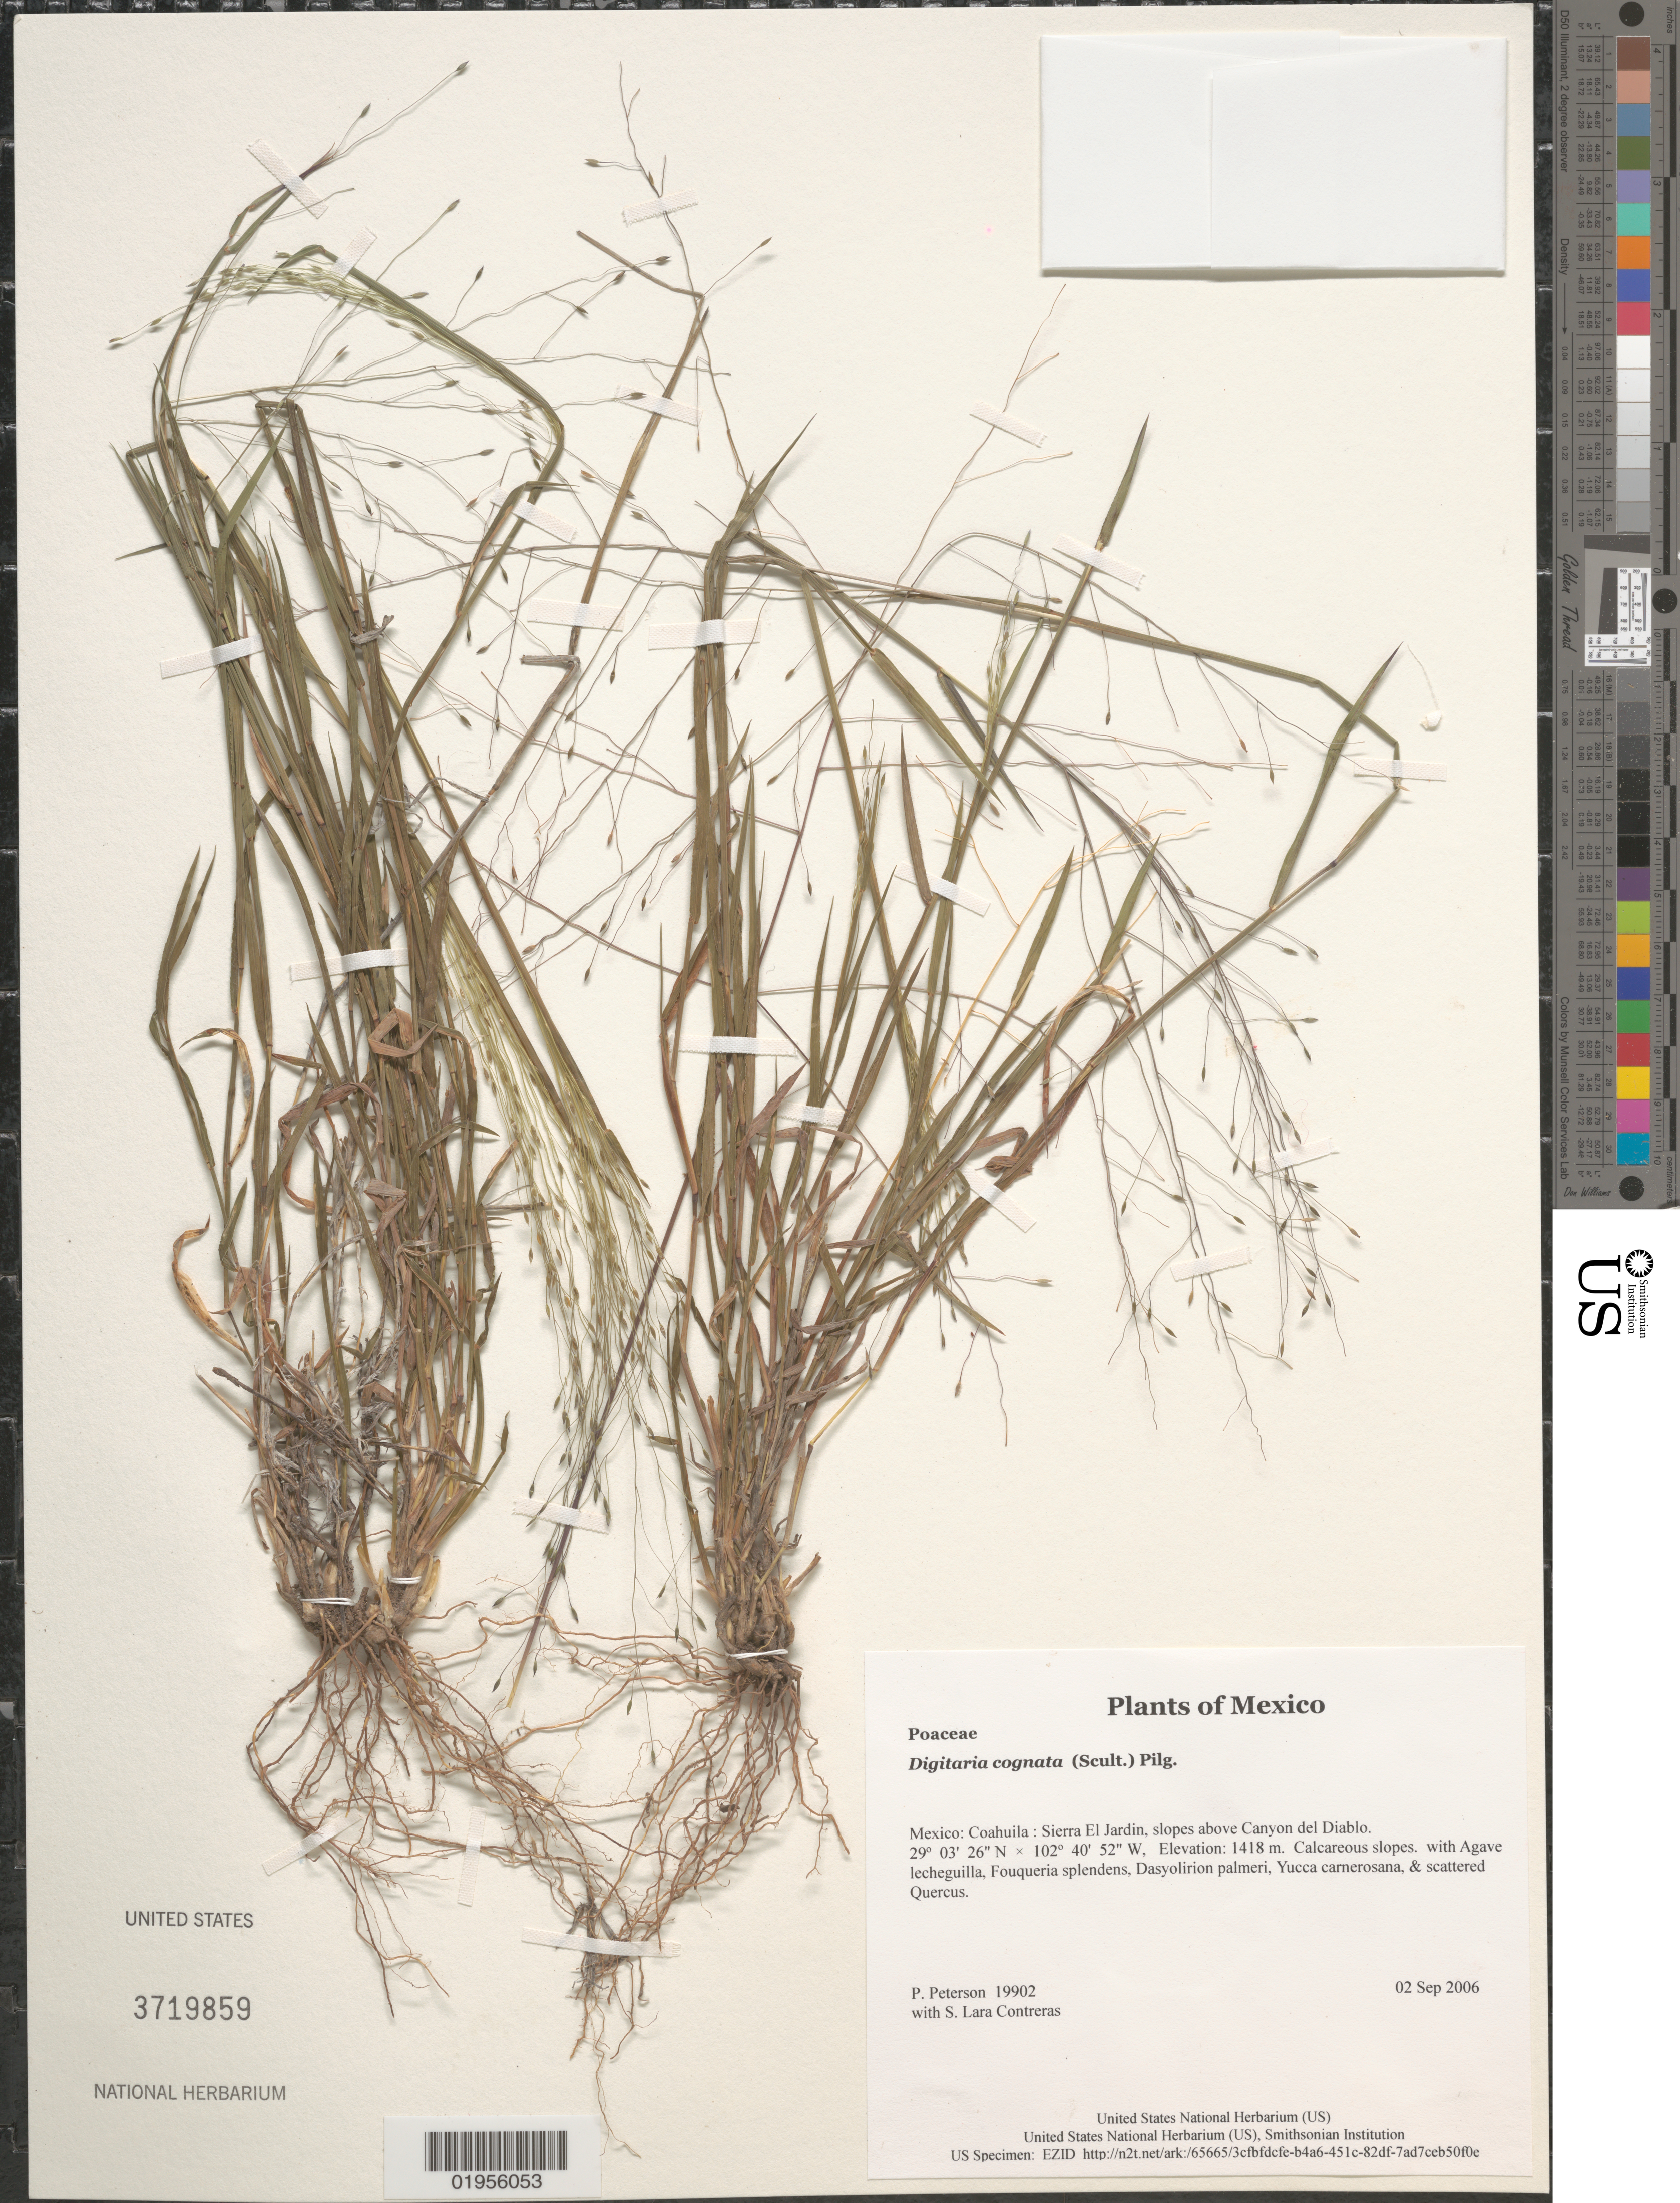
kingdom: Plantae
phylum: Tracheophyta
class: Liliopsida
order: Poales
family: Poaceae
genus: Digitaria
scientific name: Digitaria cognata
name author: (Scult.) Pilg.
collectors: P. M. Peterson & S. Lara Contreras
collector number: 19902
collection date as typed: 02 Sep 2006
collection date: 2006-09-02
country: Mexico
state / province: Coahuila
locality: Sierra El Jardin, slopes above Canyon del Diablo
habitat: Calcareous slopes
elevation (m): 1418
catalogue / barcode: US 3719859